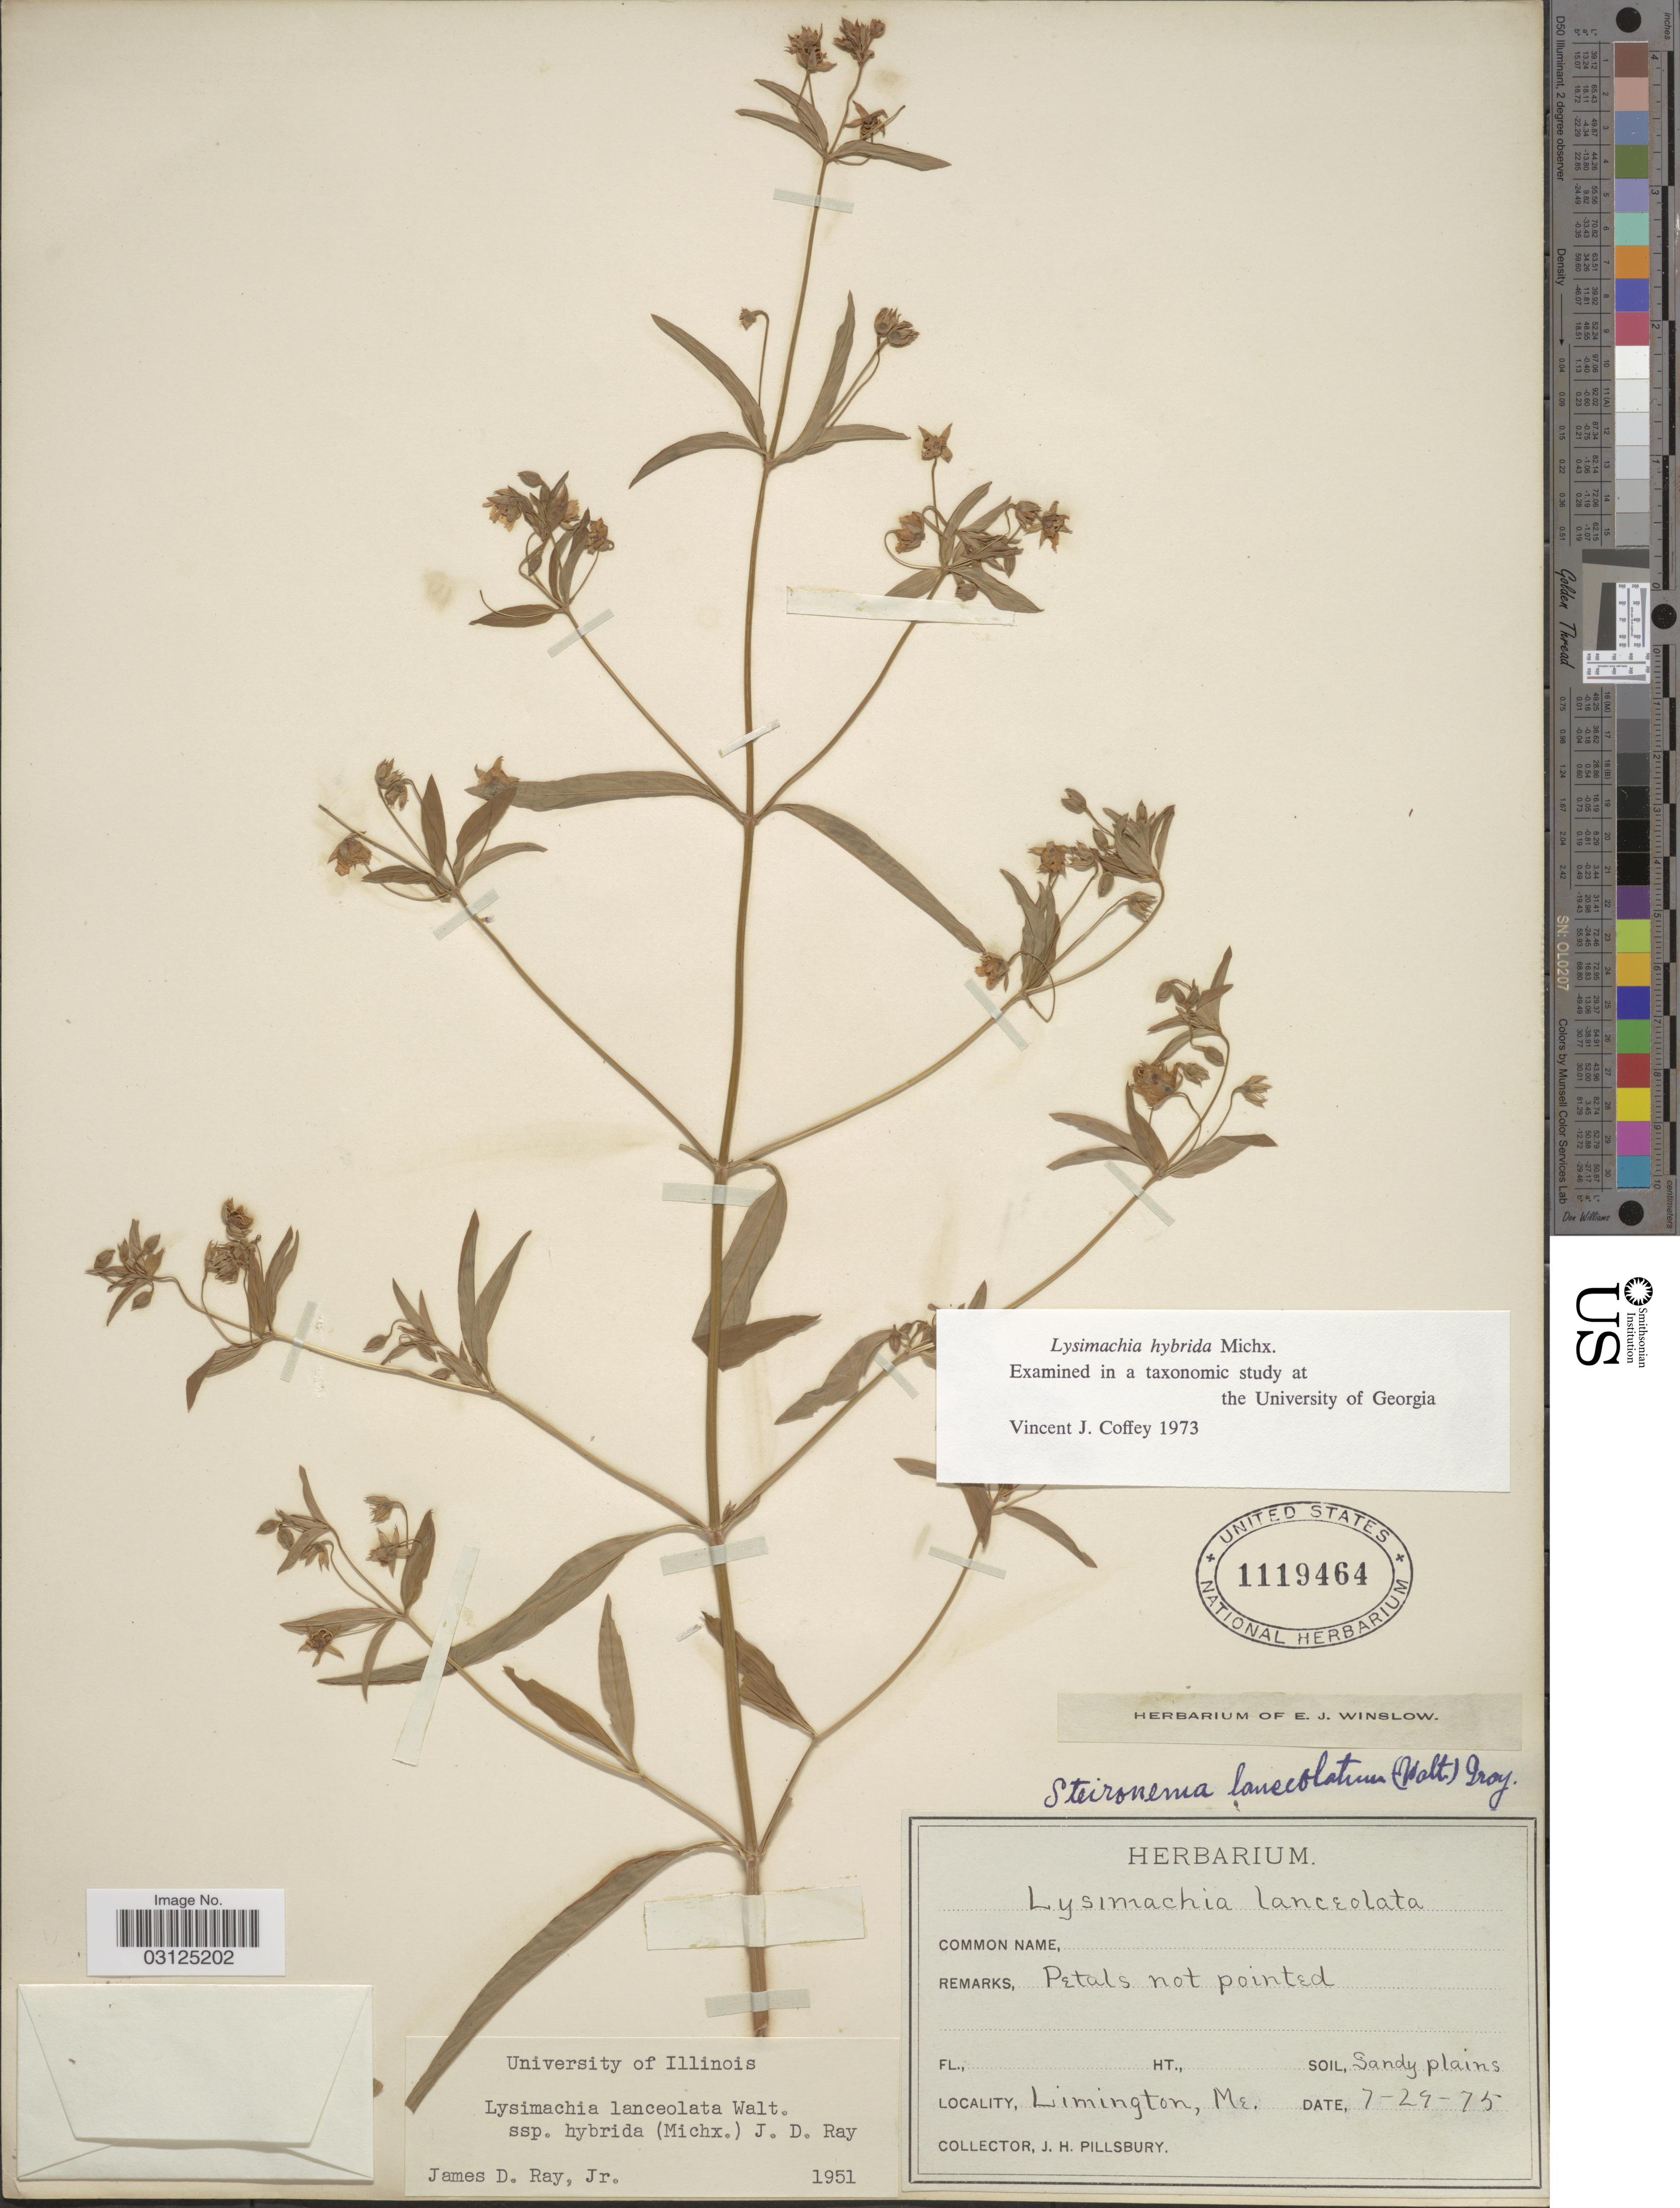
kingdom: Plantae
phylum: Tracheophyta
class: Magnoliopsida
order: Ericales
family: Primulaceae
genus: Lysimachia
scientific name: Lysimachia hybrida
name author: Michx.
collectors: J. Pillsbury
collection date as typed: Transcribed d/m/y: 29/7/75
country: United States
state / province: Maine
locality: Limington.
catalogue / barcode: US 1119464